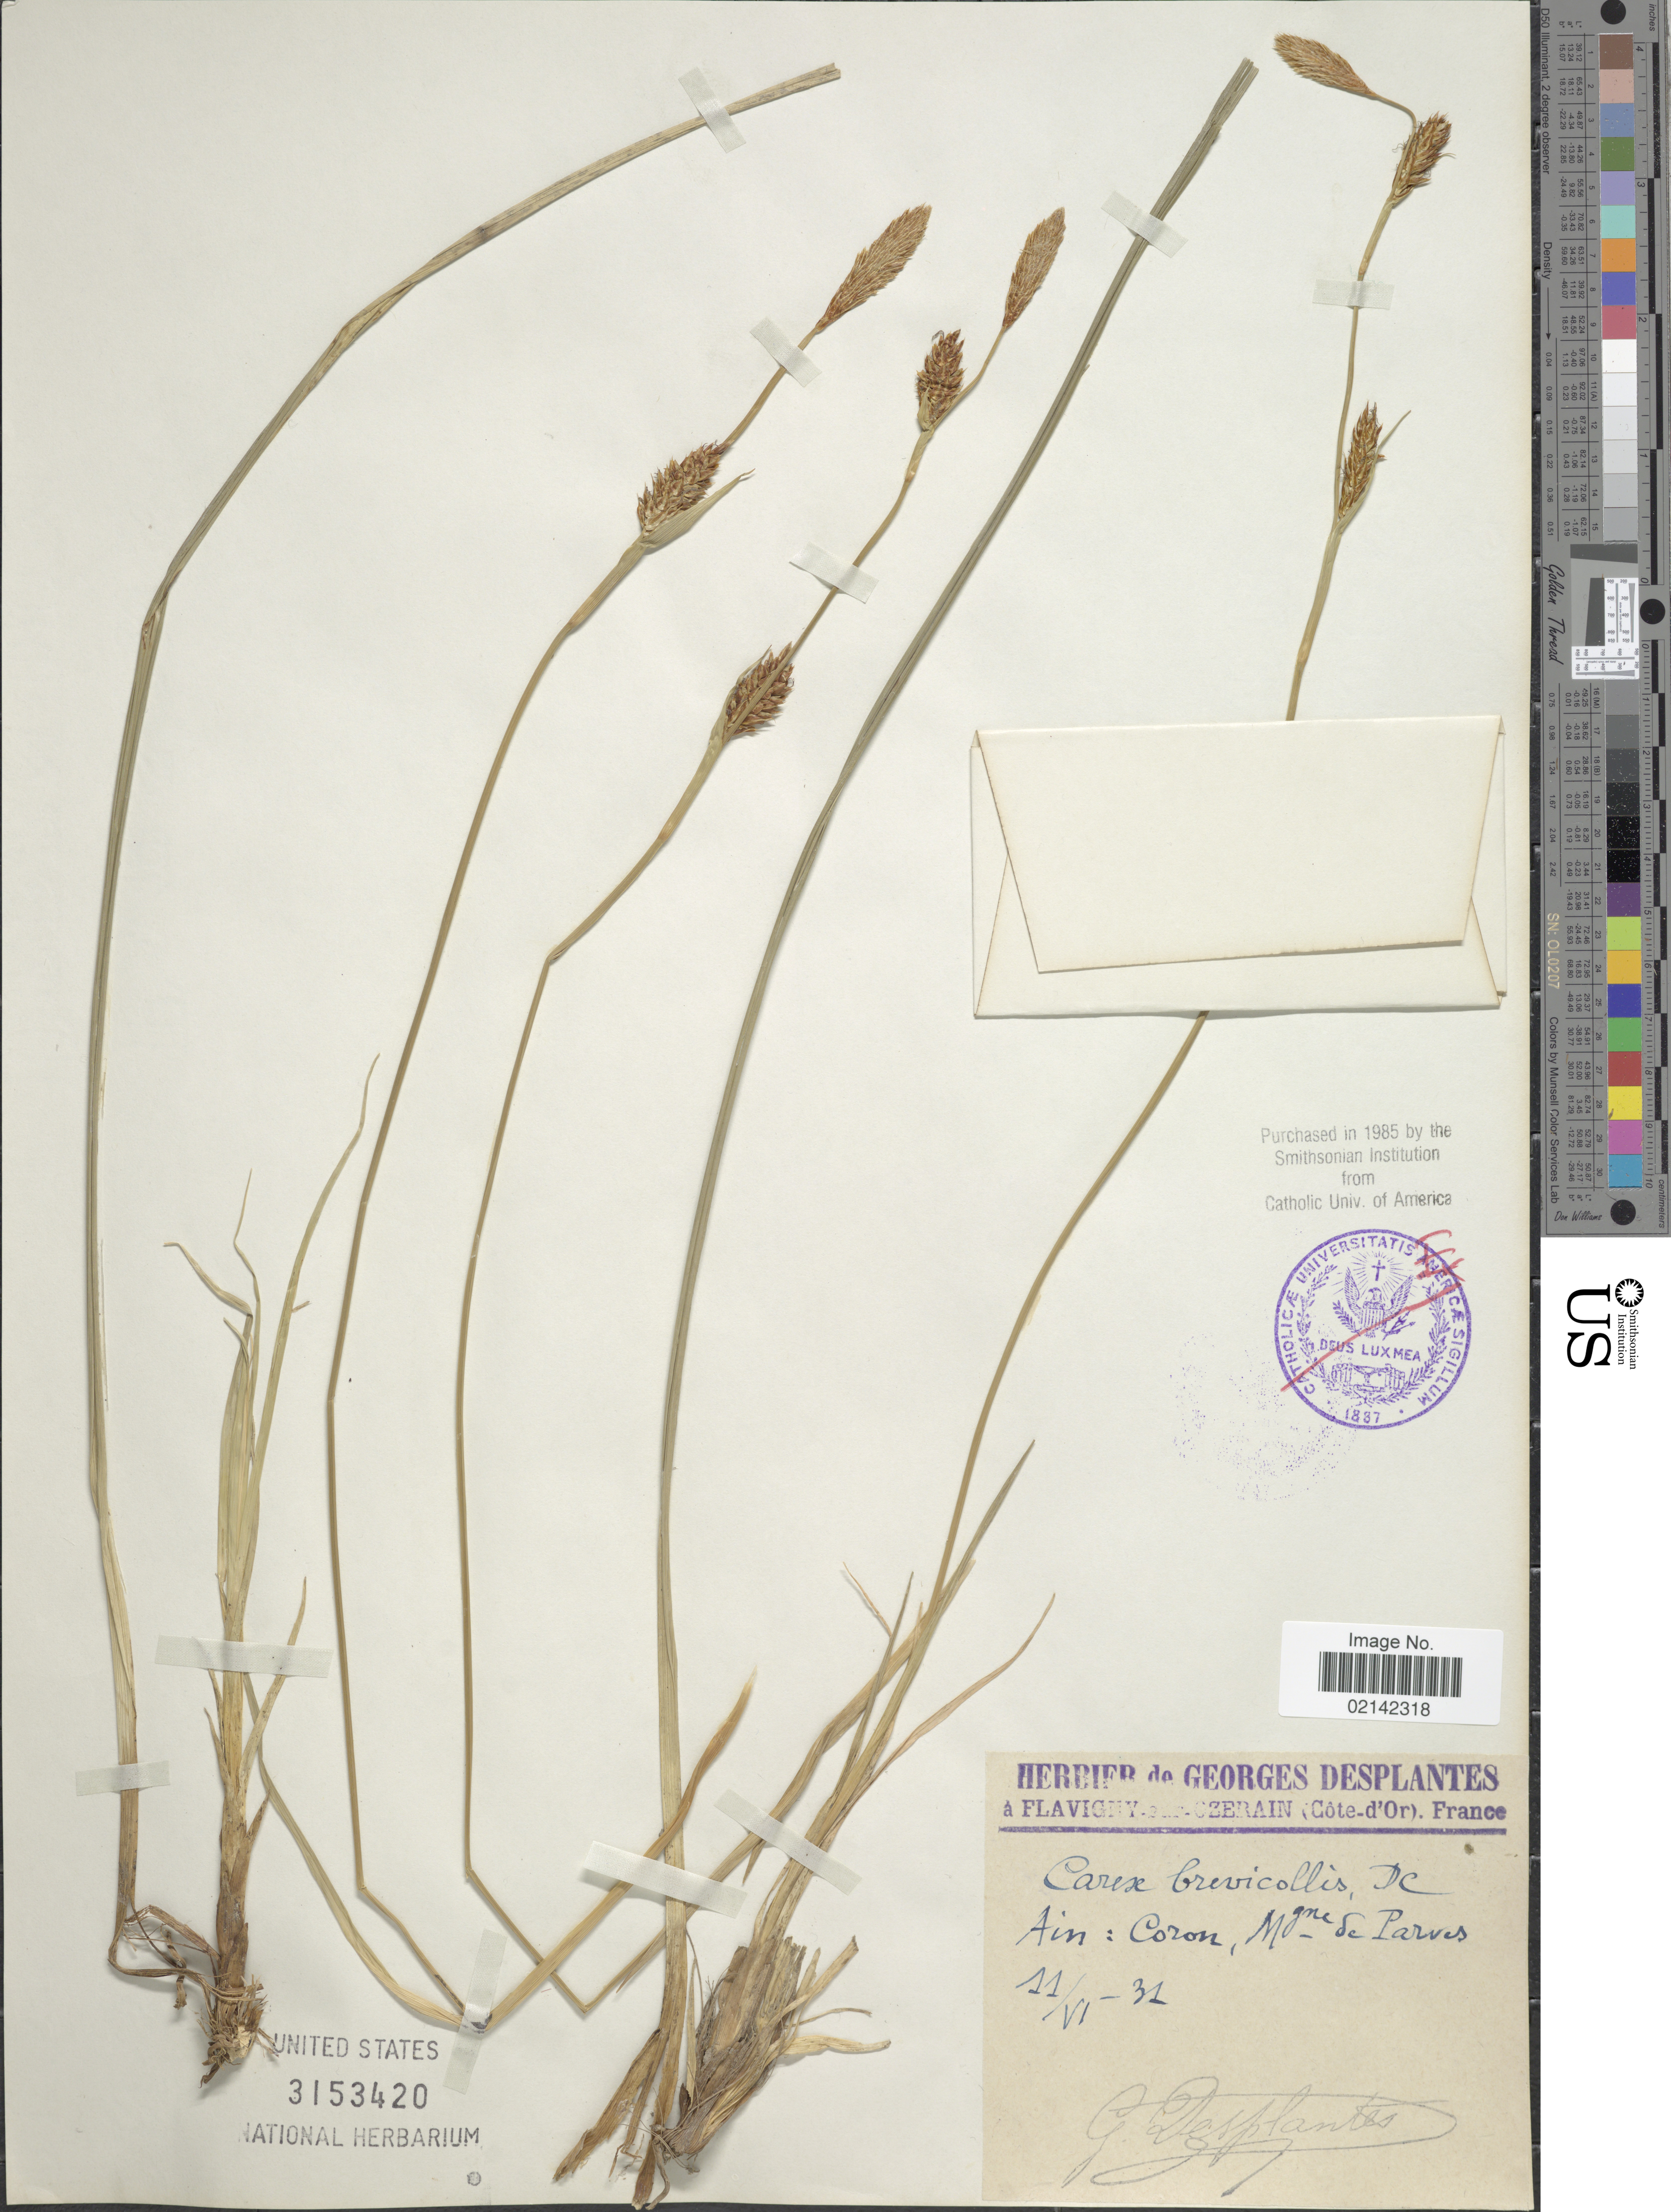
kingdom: Plantae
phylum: Tracheophyta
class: Liliopsida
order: Poales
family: Cyperaceae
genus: Carex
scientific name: Carex brevicollis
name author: DC.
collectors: G. Desplantes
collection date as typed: Transcribed d/m/y: 11/6/31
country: France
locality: Ain: Coron, Mgne de Parves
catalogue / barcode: US 3153420